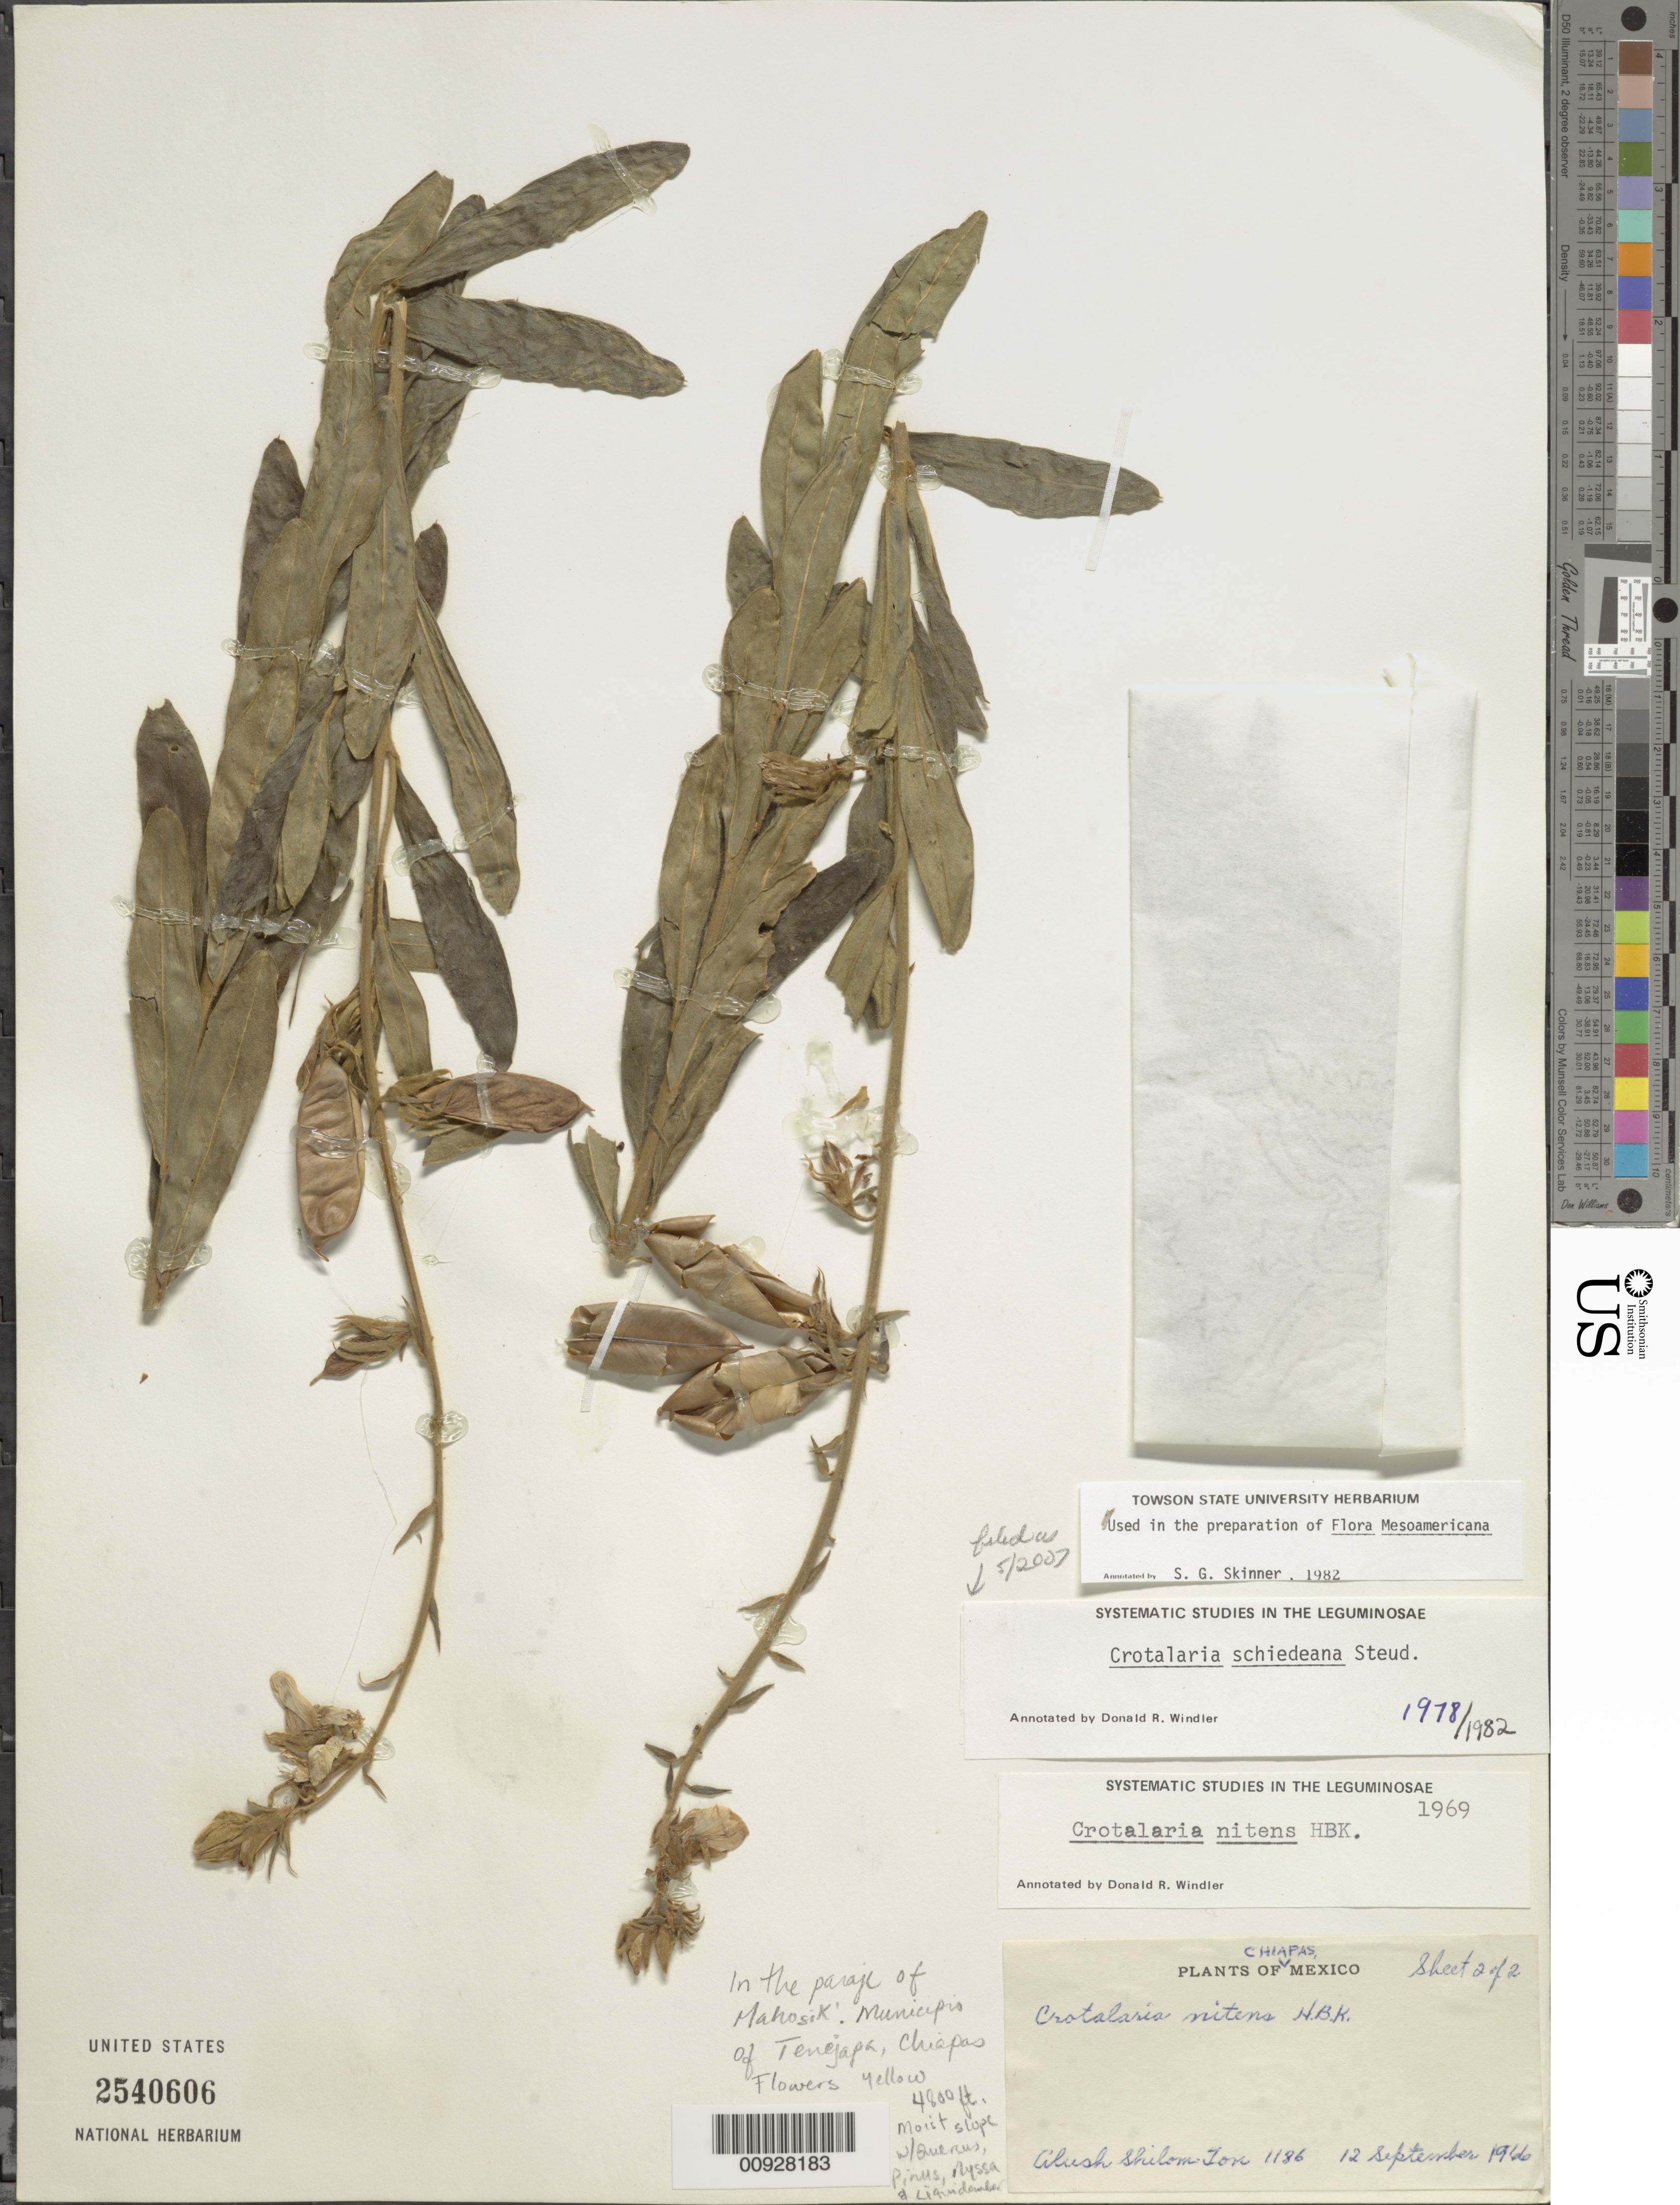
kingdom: Plantae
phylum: Tracheophyta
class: Magnoliopsida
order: Fabales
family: Fabaceae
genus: Crotalaria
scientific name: Crotalaria schiedeana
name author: Steud.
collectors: A. Shilom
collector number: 1186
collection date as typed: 12 Sep 1966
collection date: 1966-09-12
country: Mexico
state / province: Chiapas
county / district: Tenejapa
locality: In the paraje of Mahosik'. Municipio of Tenejapa, Chiapas.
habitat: Moist slope with Quercus, Pinus, Nyssa and Liquidambar.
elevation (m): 1463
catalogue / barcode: US 2540606